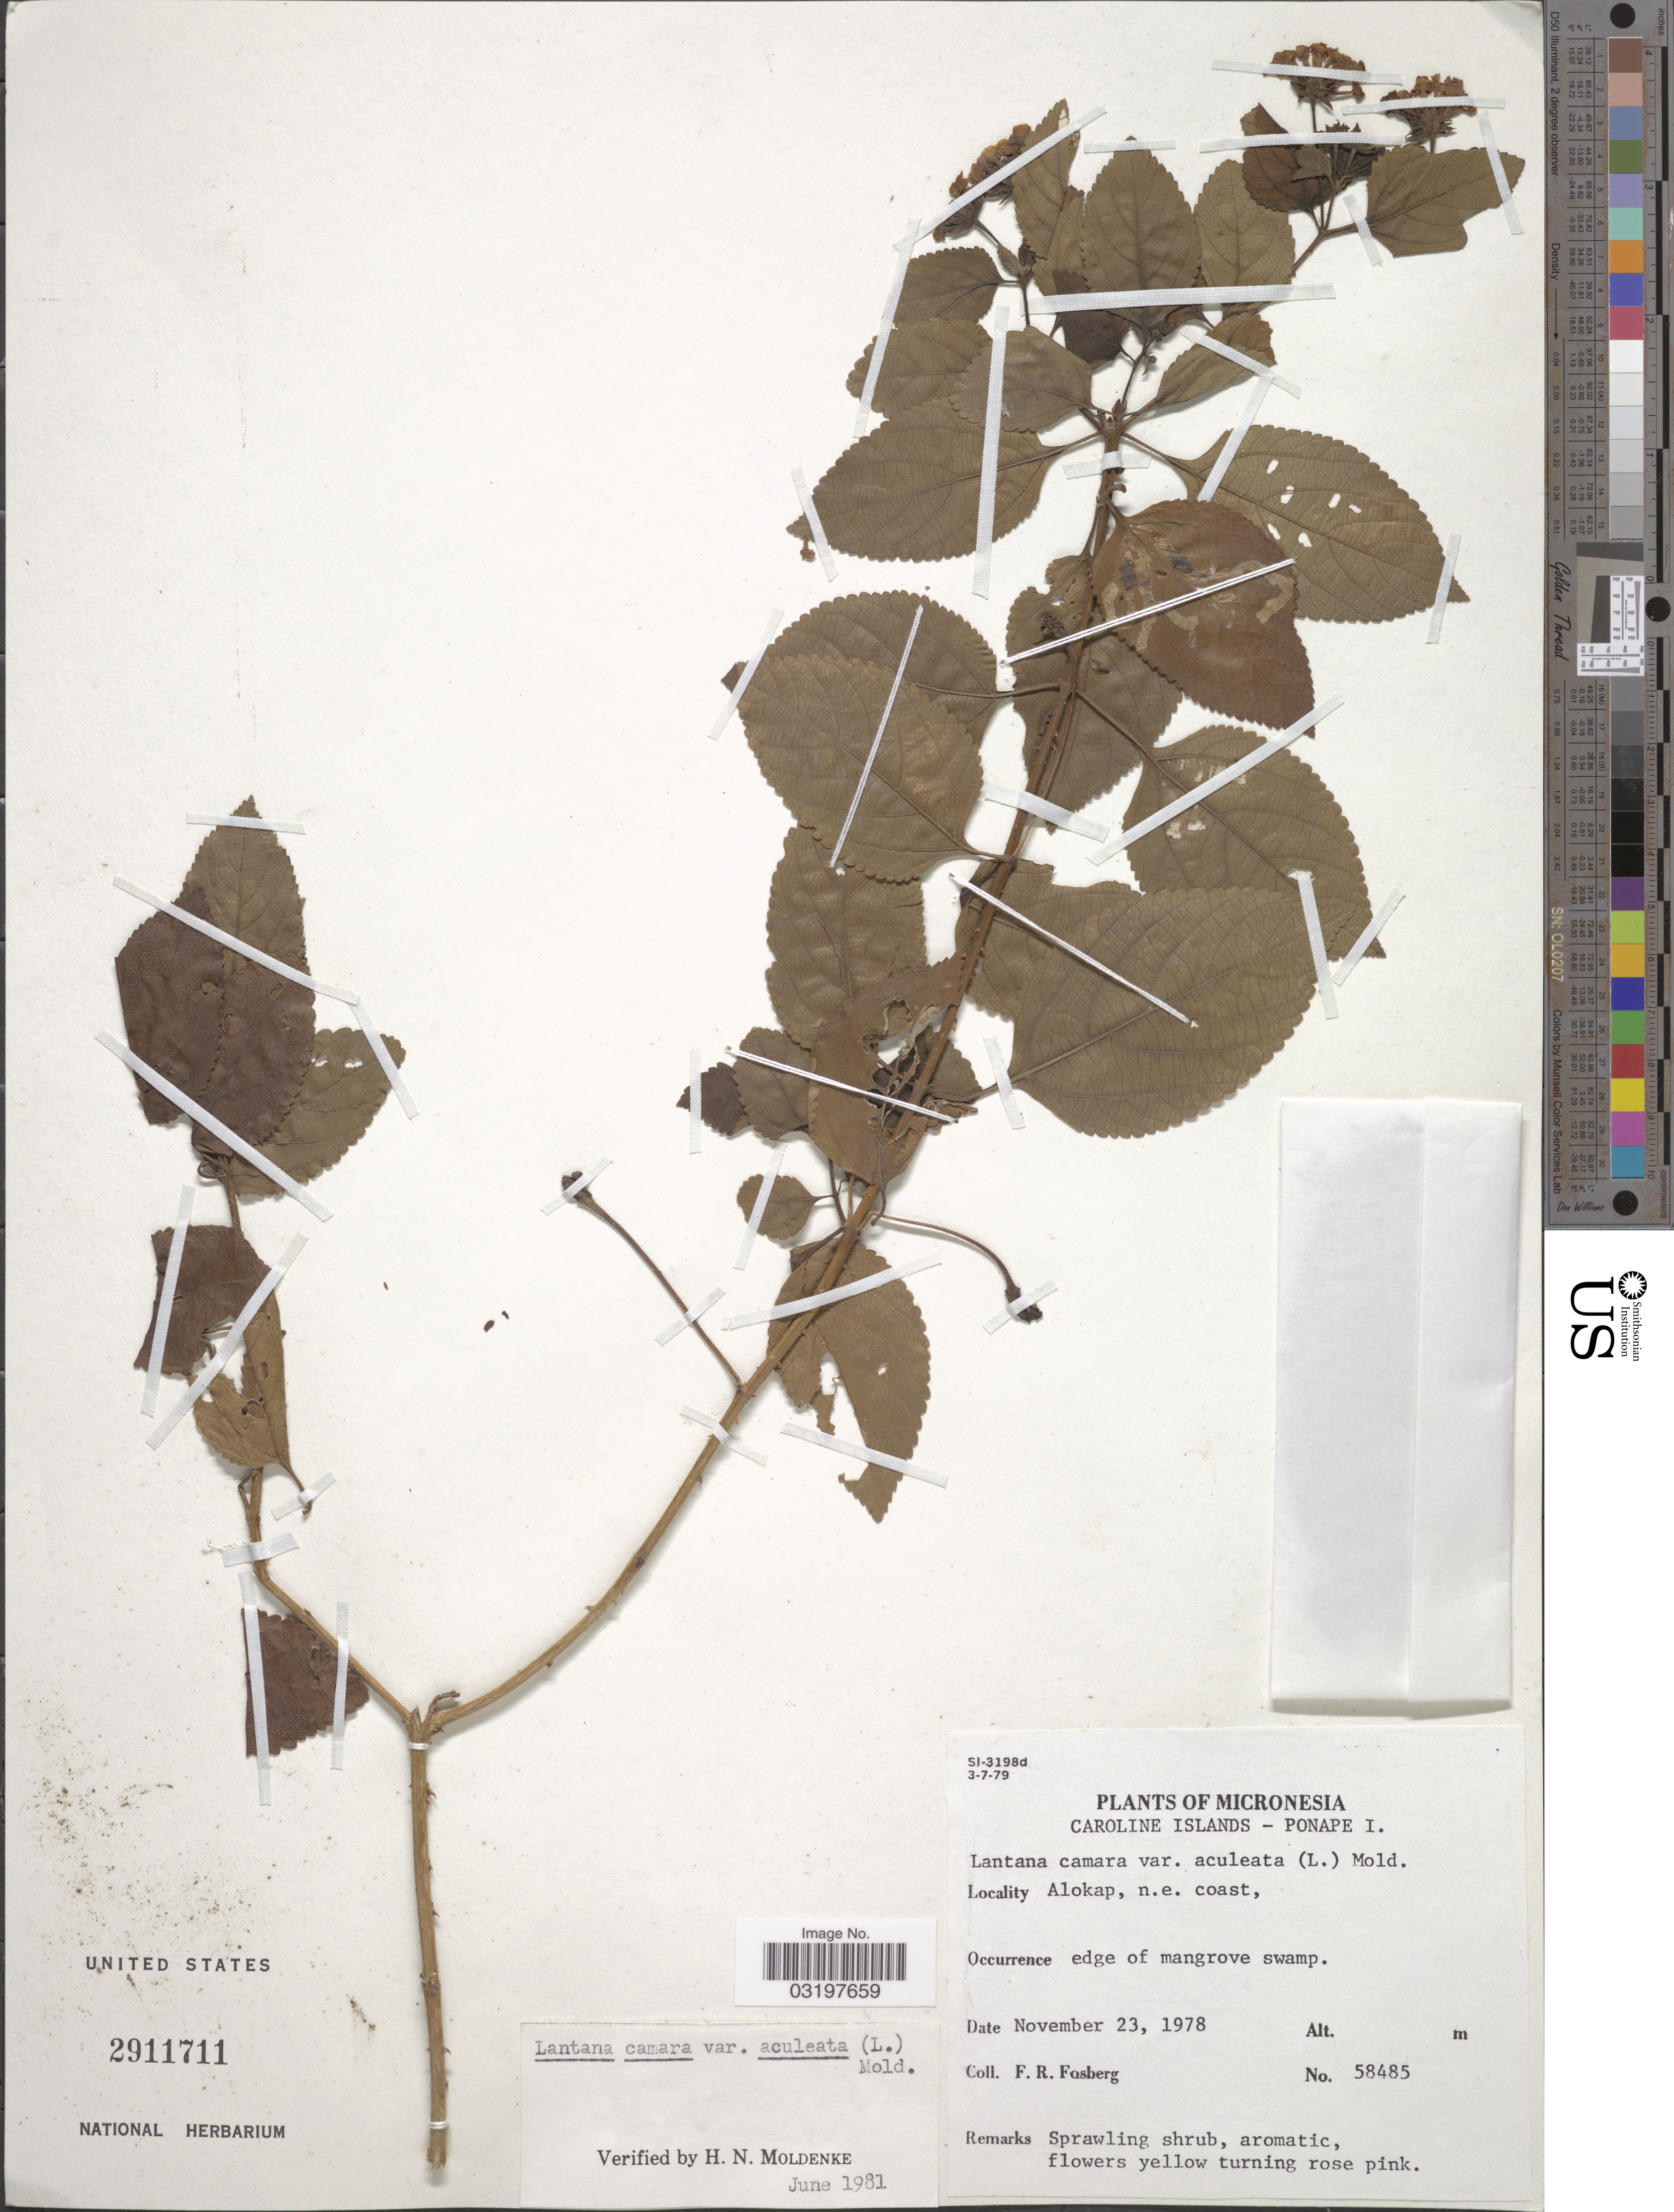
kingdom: Plantae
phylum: Tracheophyta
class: Magnoliopsida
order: Lamiales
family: Verbenaceae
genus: Lantana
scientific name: Lantana camara var. aculeata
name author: (L.) Moldenke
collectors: F. R. Fosberg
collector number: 58485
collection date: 1978-11-23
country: Micronesia, Federated States of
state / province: Pohnpei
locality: Micronesia. Caroline Islands - Ponape I. Alokap, n.e. coast.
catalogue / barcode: US 2911711